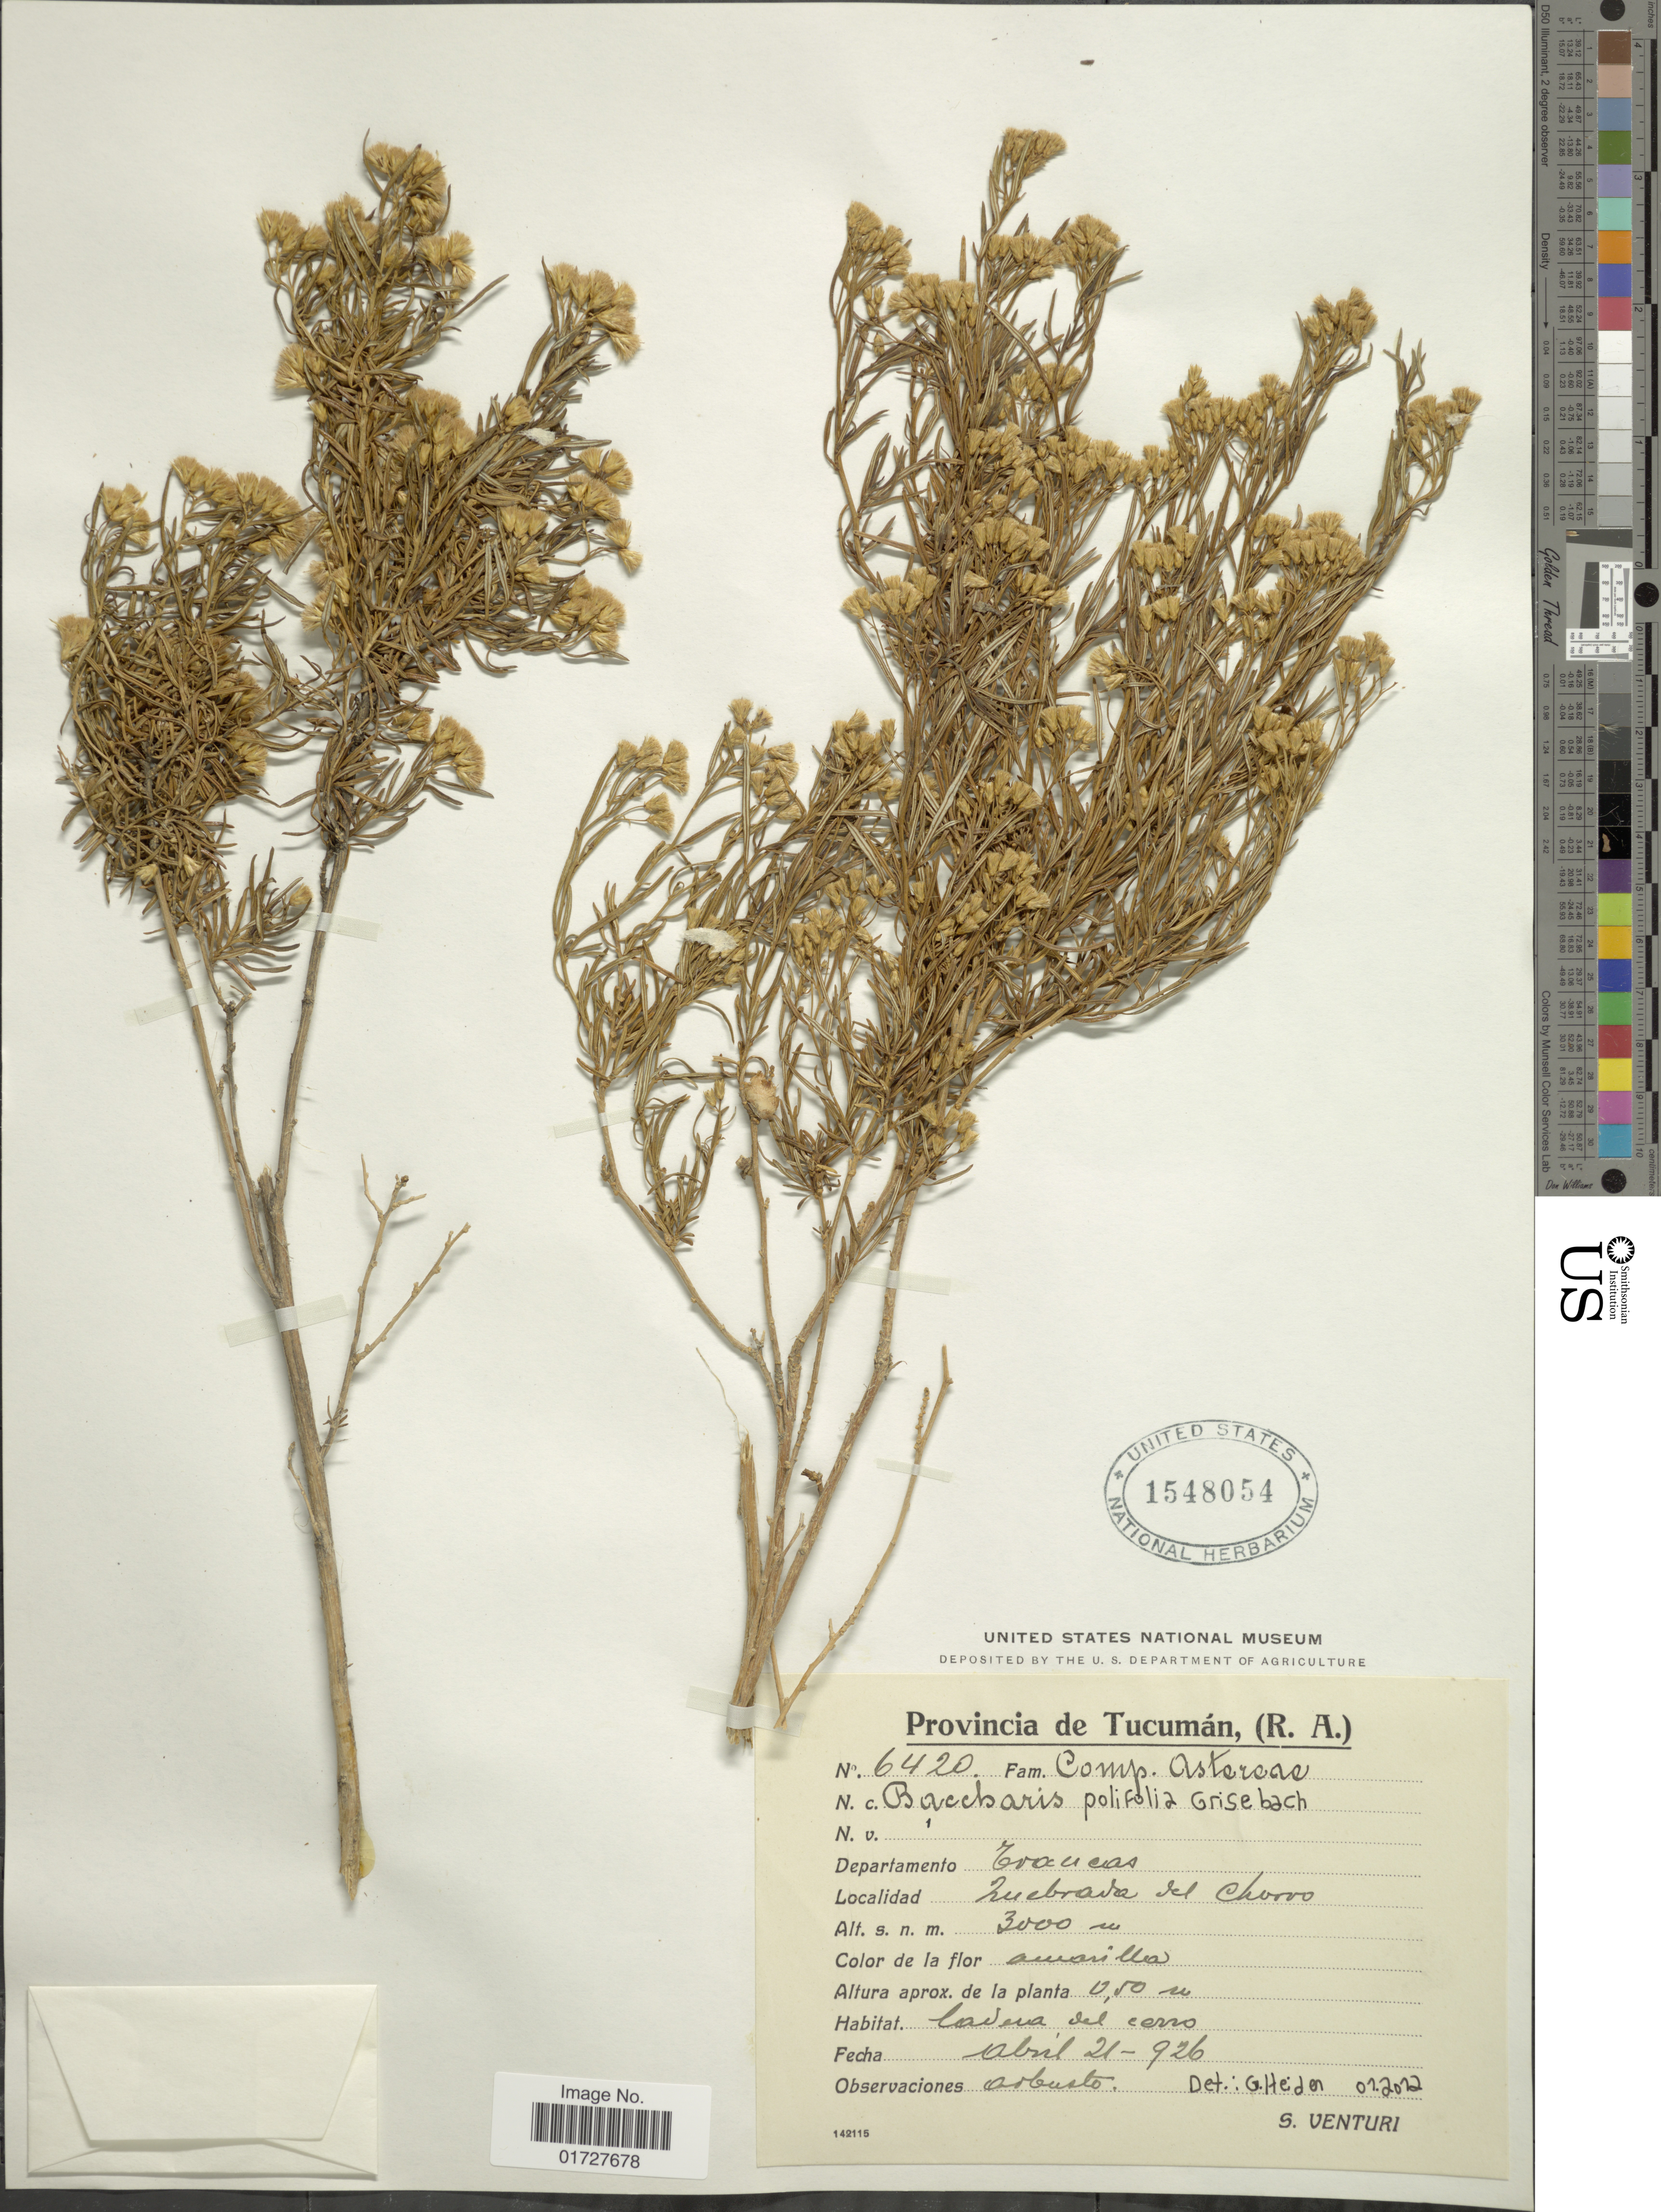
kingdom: Plantae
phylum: Tracheophyta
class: Magnoliopsida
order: Asterales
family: Asteraceae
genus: Baccharis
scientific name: Baccharis polifolia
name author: Griseb.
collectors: S. Venturi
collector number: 6420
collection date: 1926-04-21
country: Argentina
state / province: Tucuman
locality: Departamento Craucas, Quebrada del Chorro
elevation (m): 3000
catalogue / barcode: US 1548054